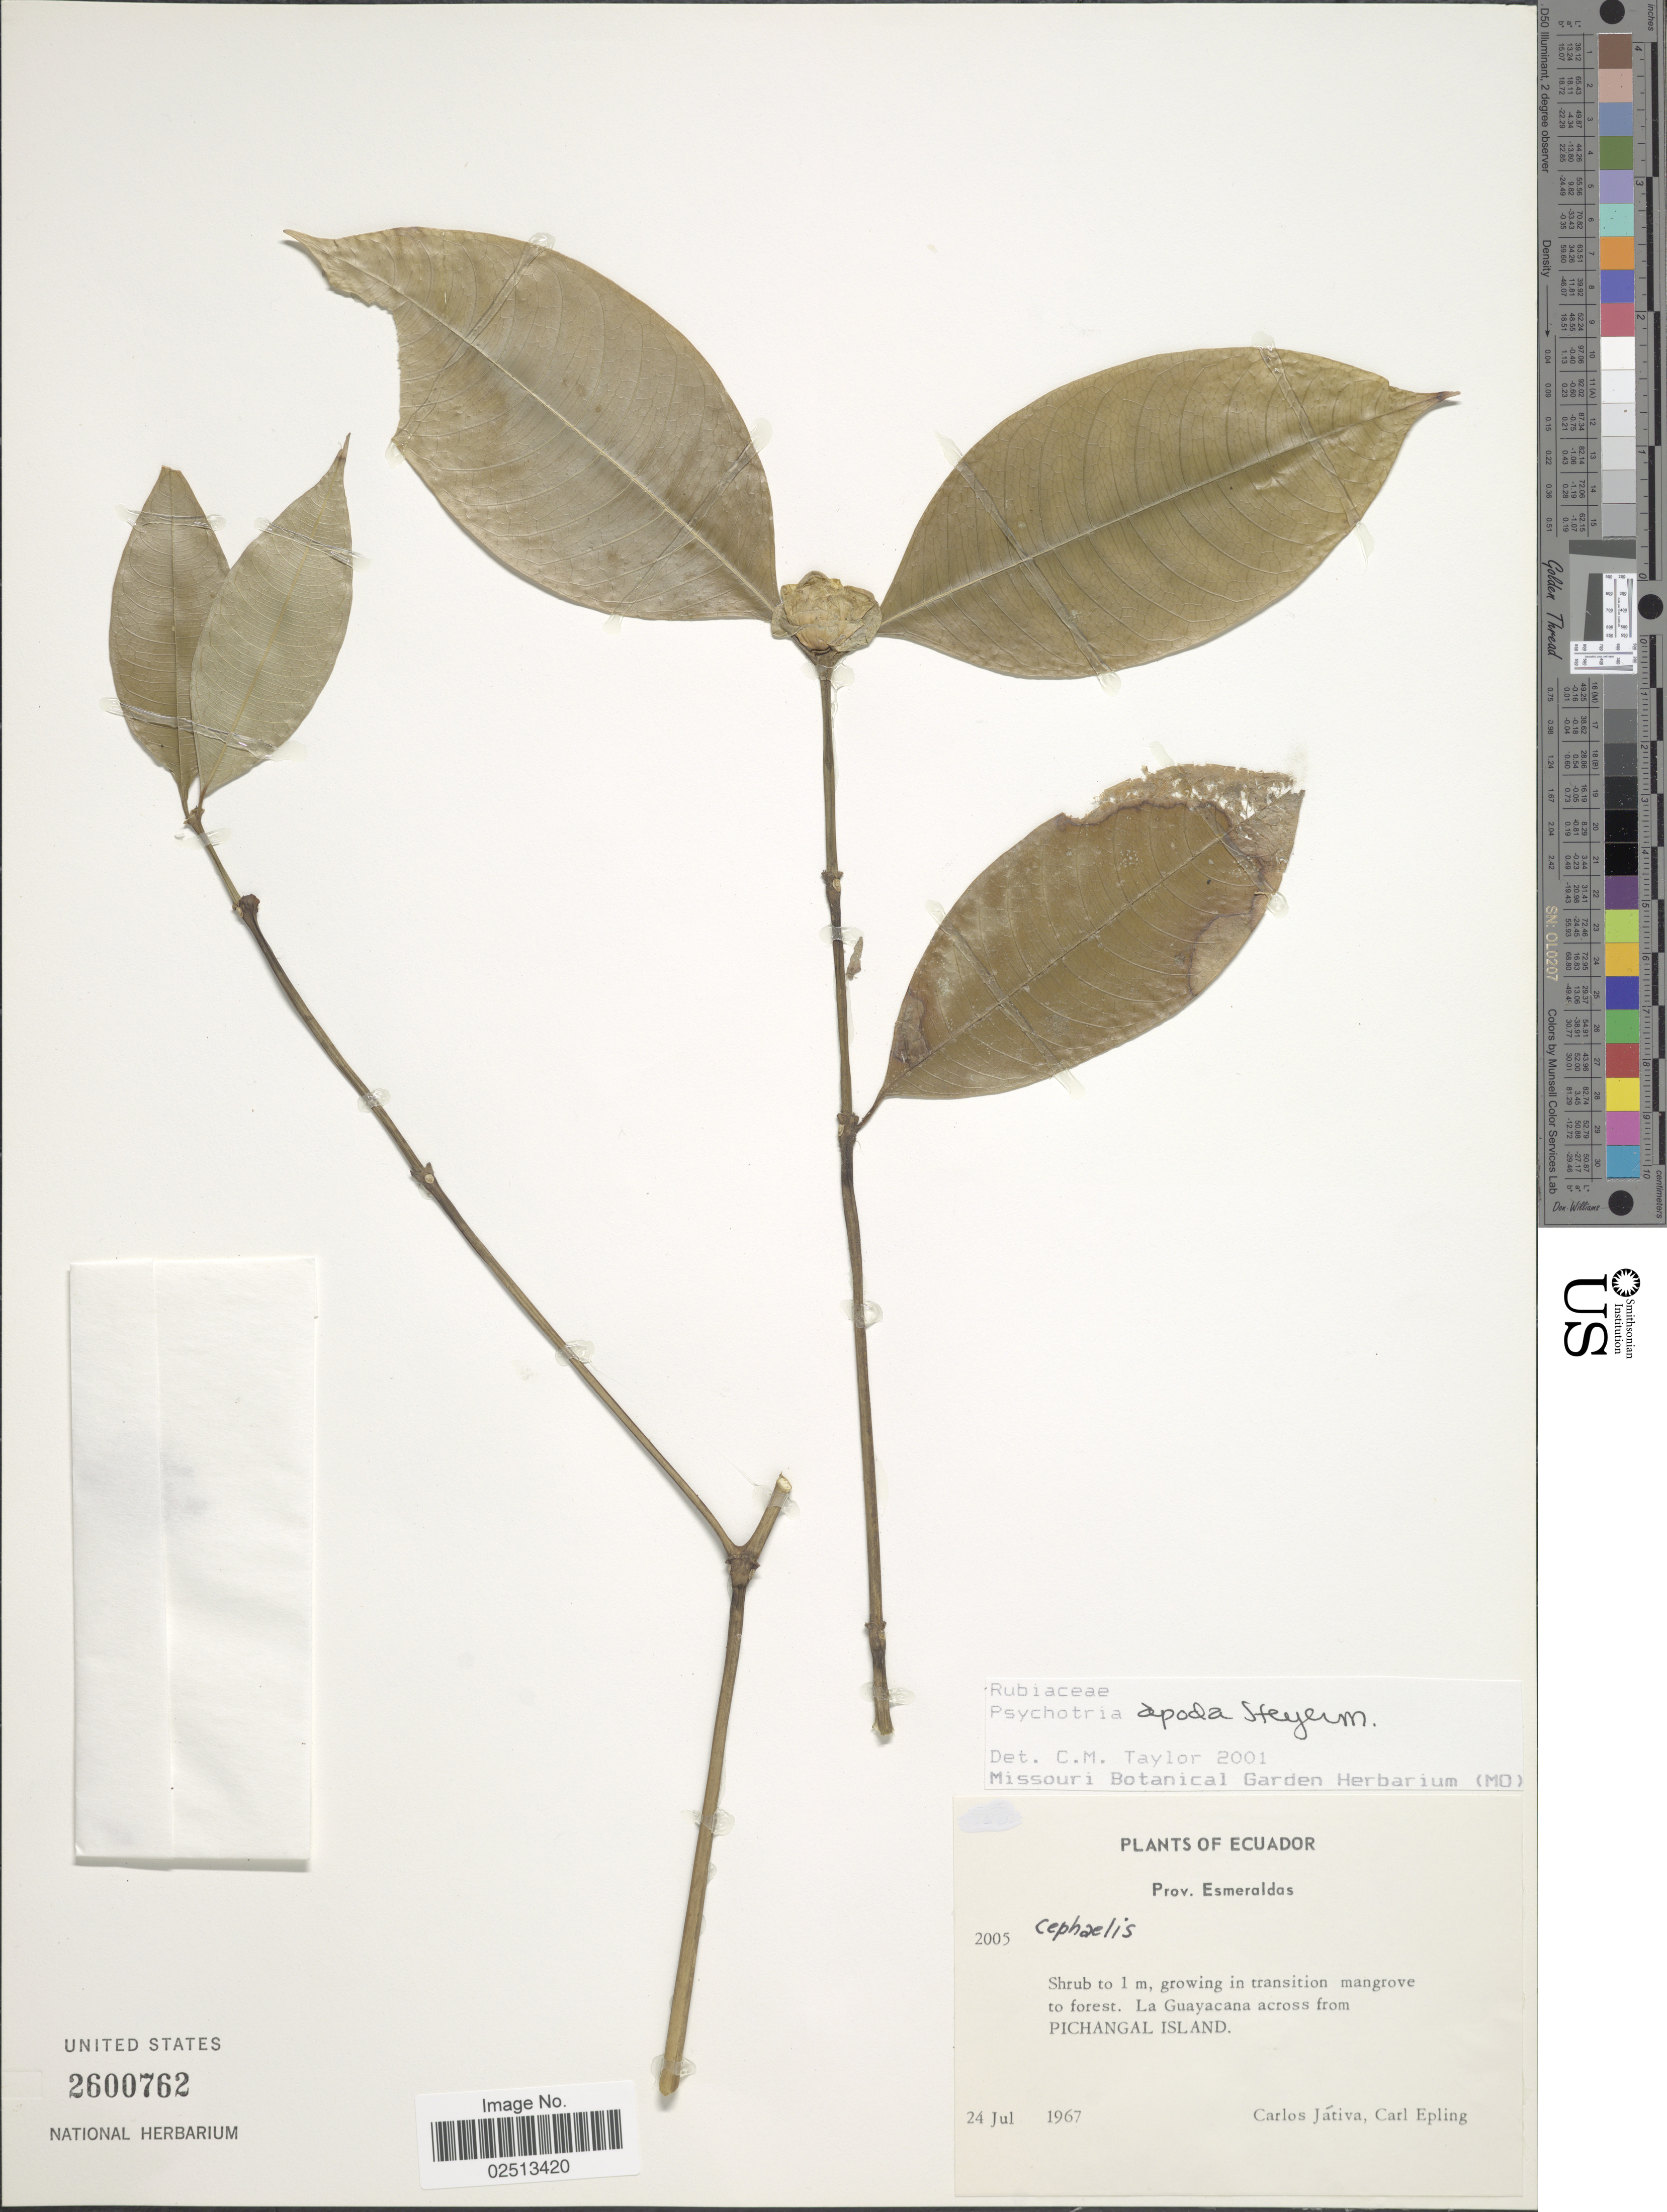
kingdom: Plantae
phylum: Tracheophyta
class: Magnoliopsida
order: Gentianales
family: Rubiaceae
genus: Psychotria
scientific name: Psychotria apoda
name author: Steyerm.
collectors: C. D. Játiva & C. C. Epling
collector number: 2005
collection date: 1967-07-24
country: Ecuador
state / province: Esmeraldas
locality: In transiction mangrove to forest. La Guayacana across from Pichangal Island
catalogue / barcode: US 2600762